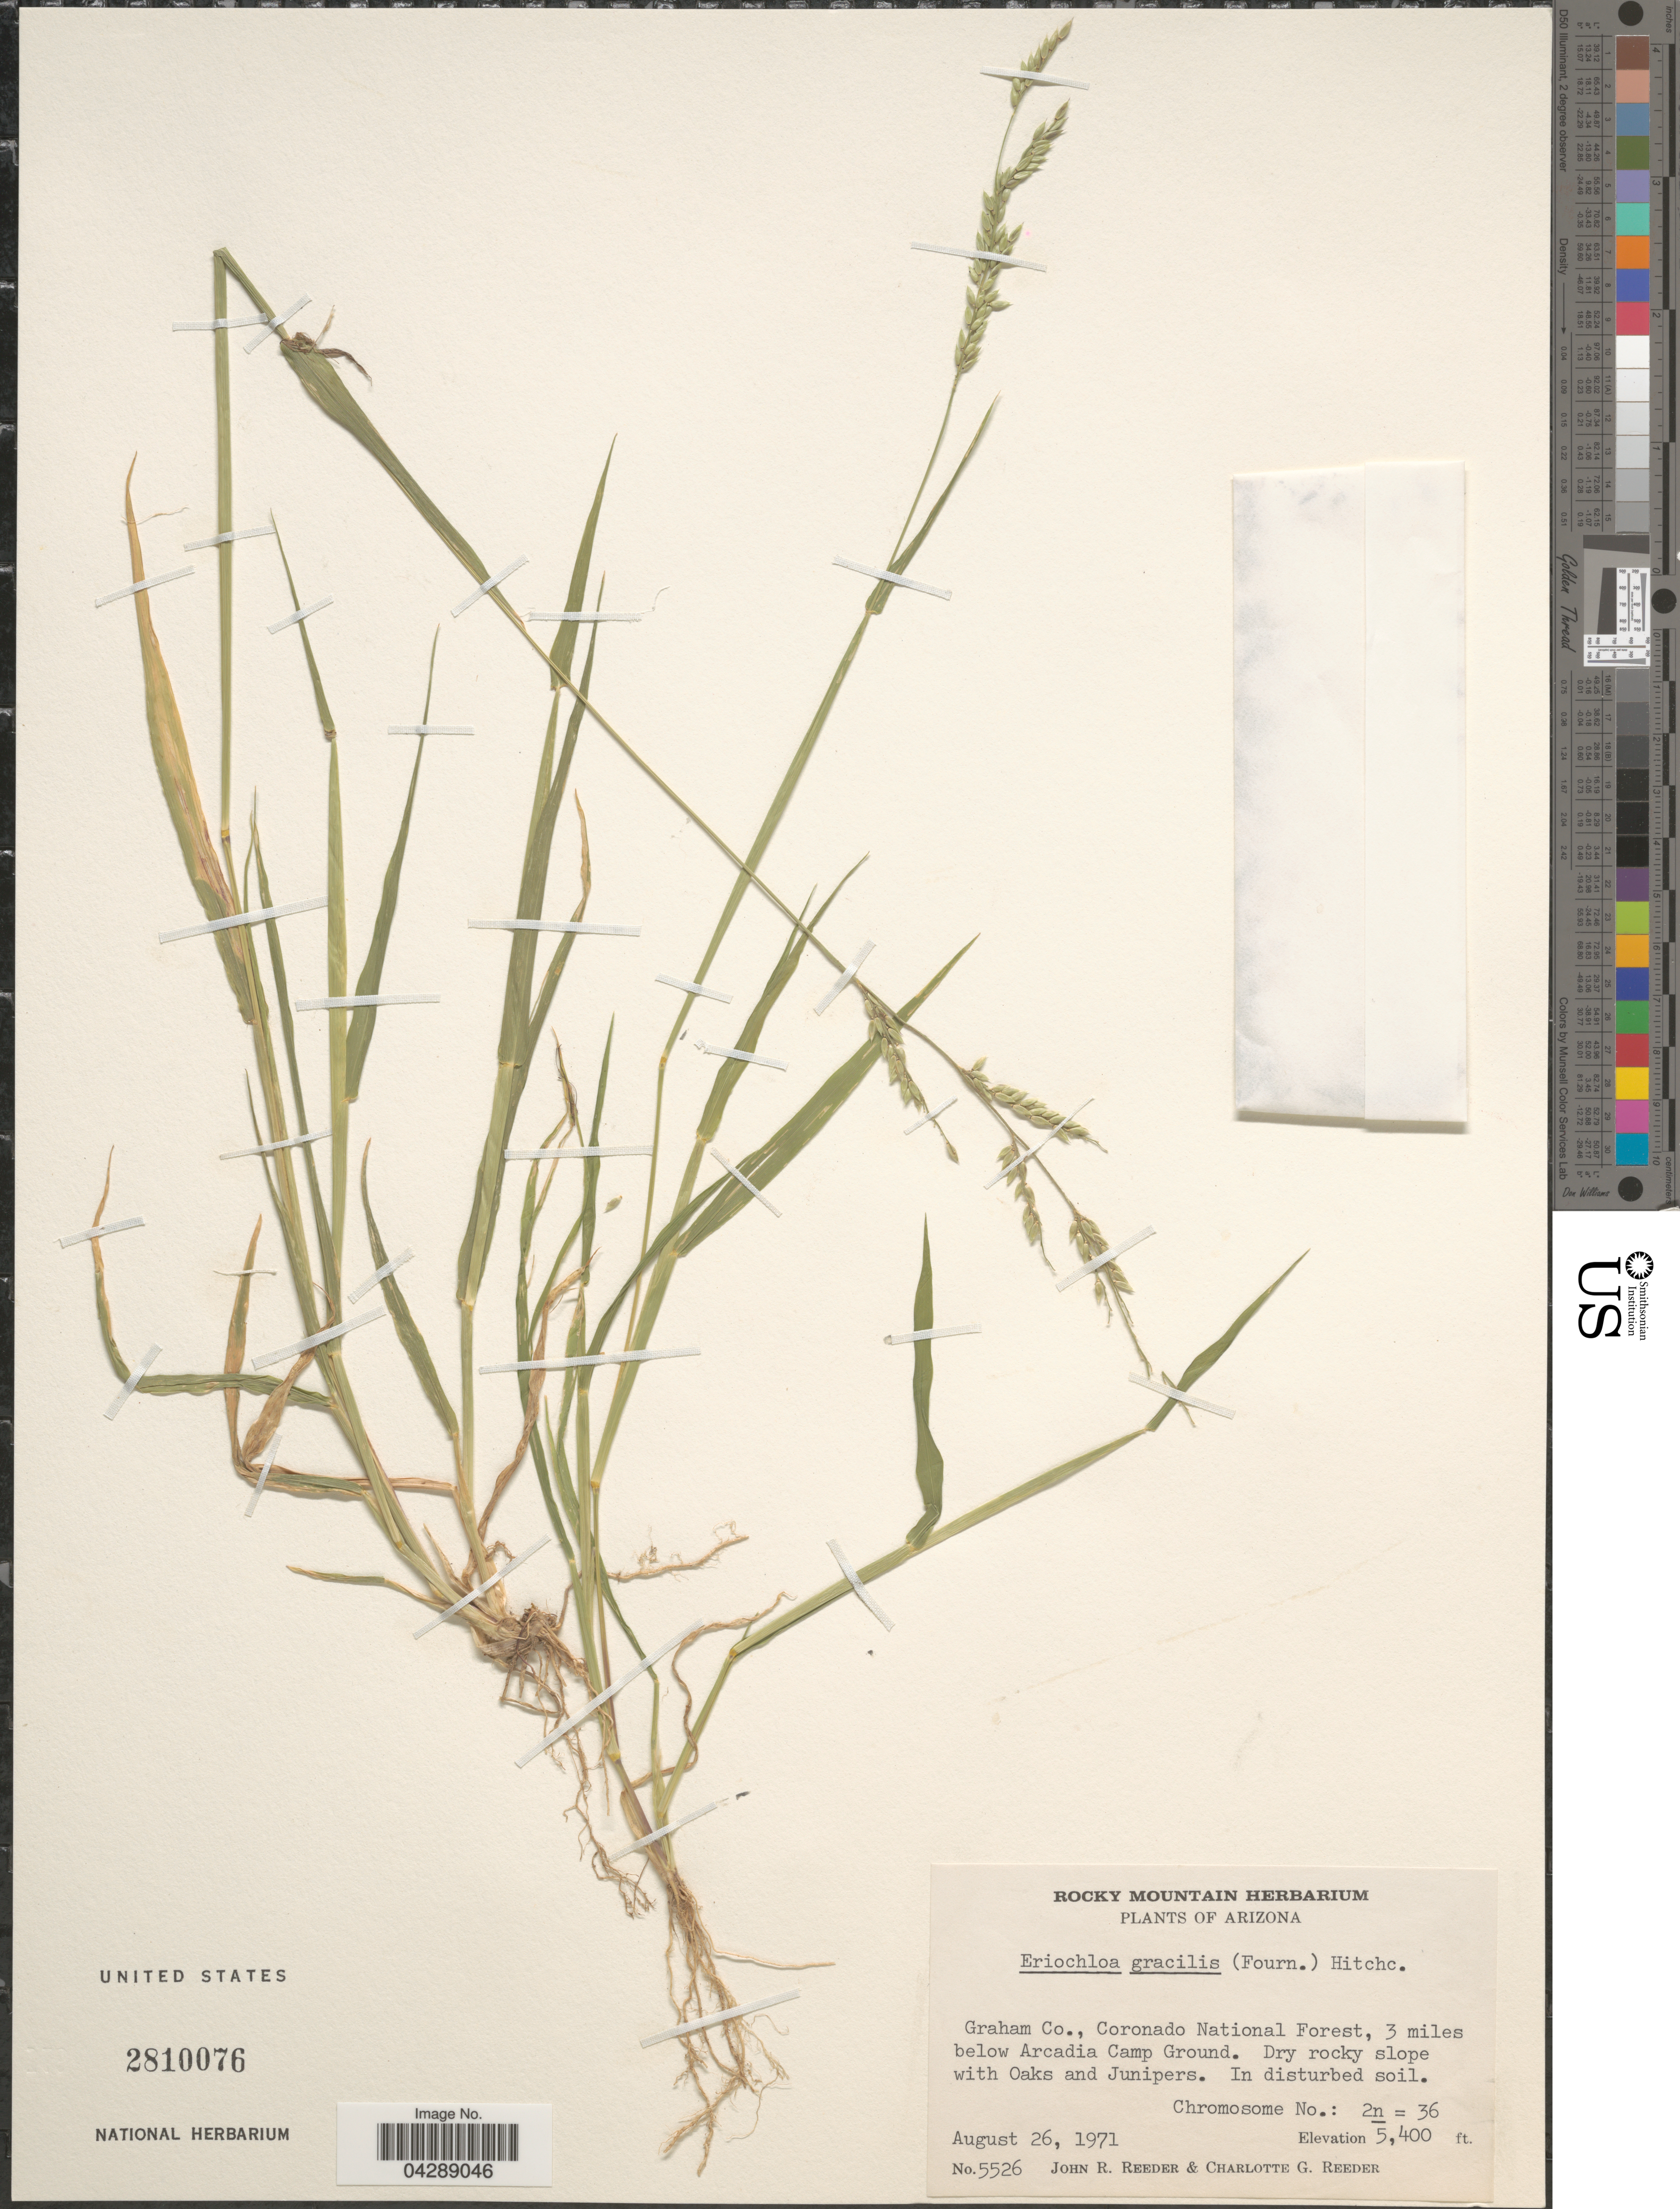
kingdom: Plantae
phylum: Tracheophyta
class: Liliopsida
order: Poales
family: Poaceae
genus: Eriochloa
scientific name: Eriochloa acuminata var. acuminata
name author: (J. Presl) Kunth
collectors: J. R. Reeder & C. G. Reeder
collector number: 5526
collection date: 1971-08-26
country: United States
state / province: Arizona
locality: Graham Co., Coronado National Forest, 3 miles below Arcadia Camp Ground.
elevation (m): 1646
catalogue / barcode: US 2810076